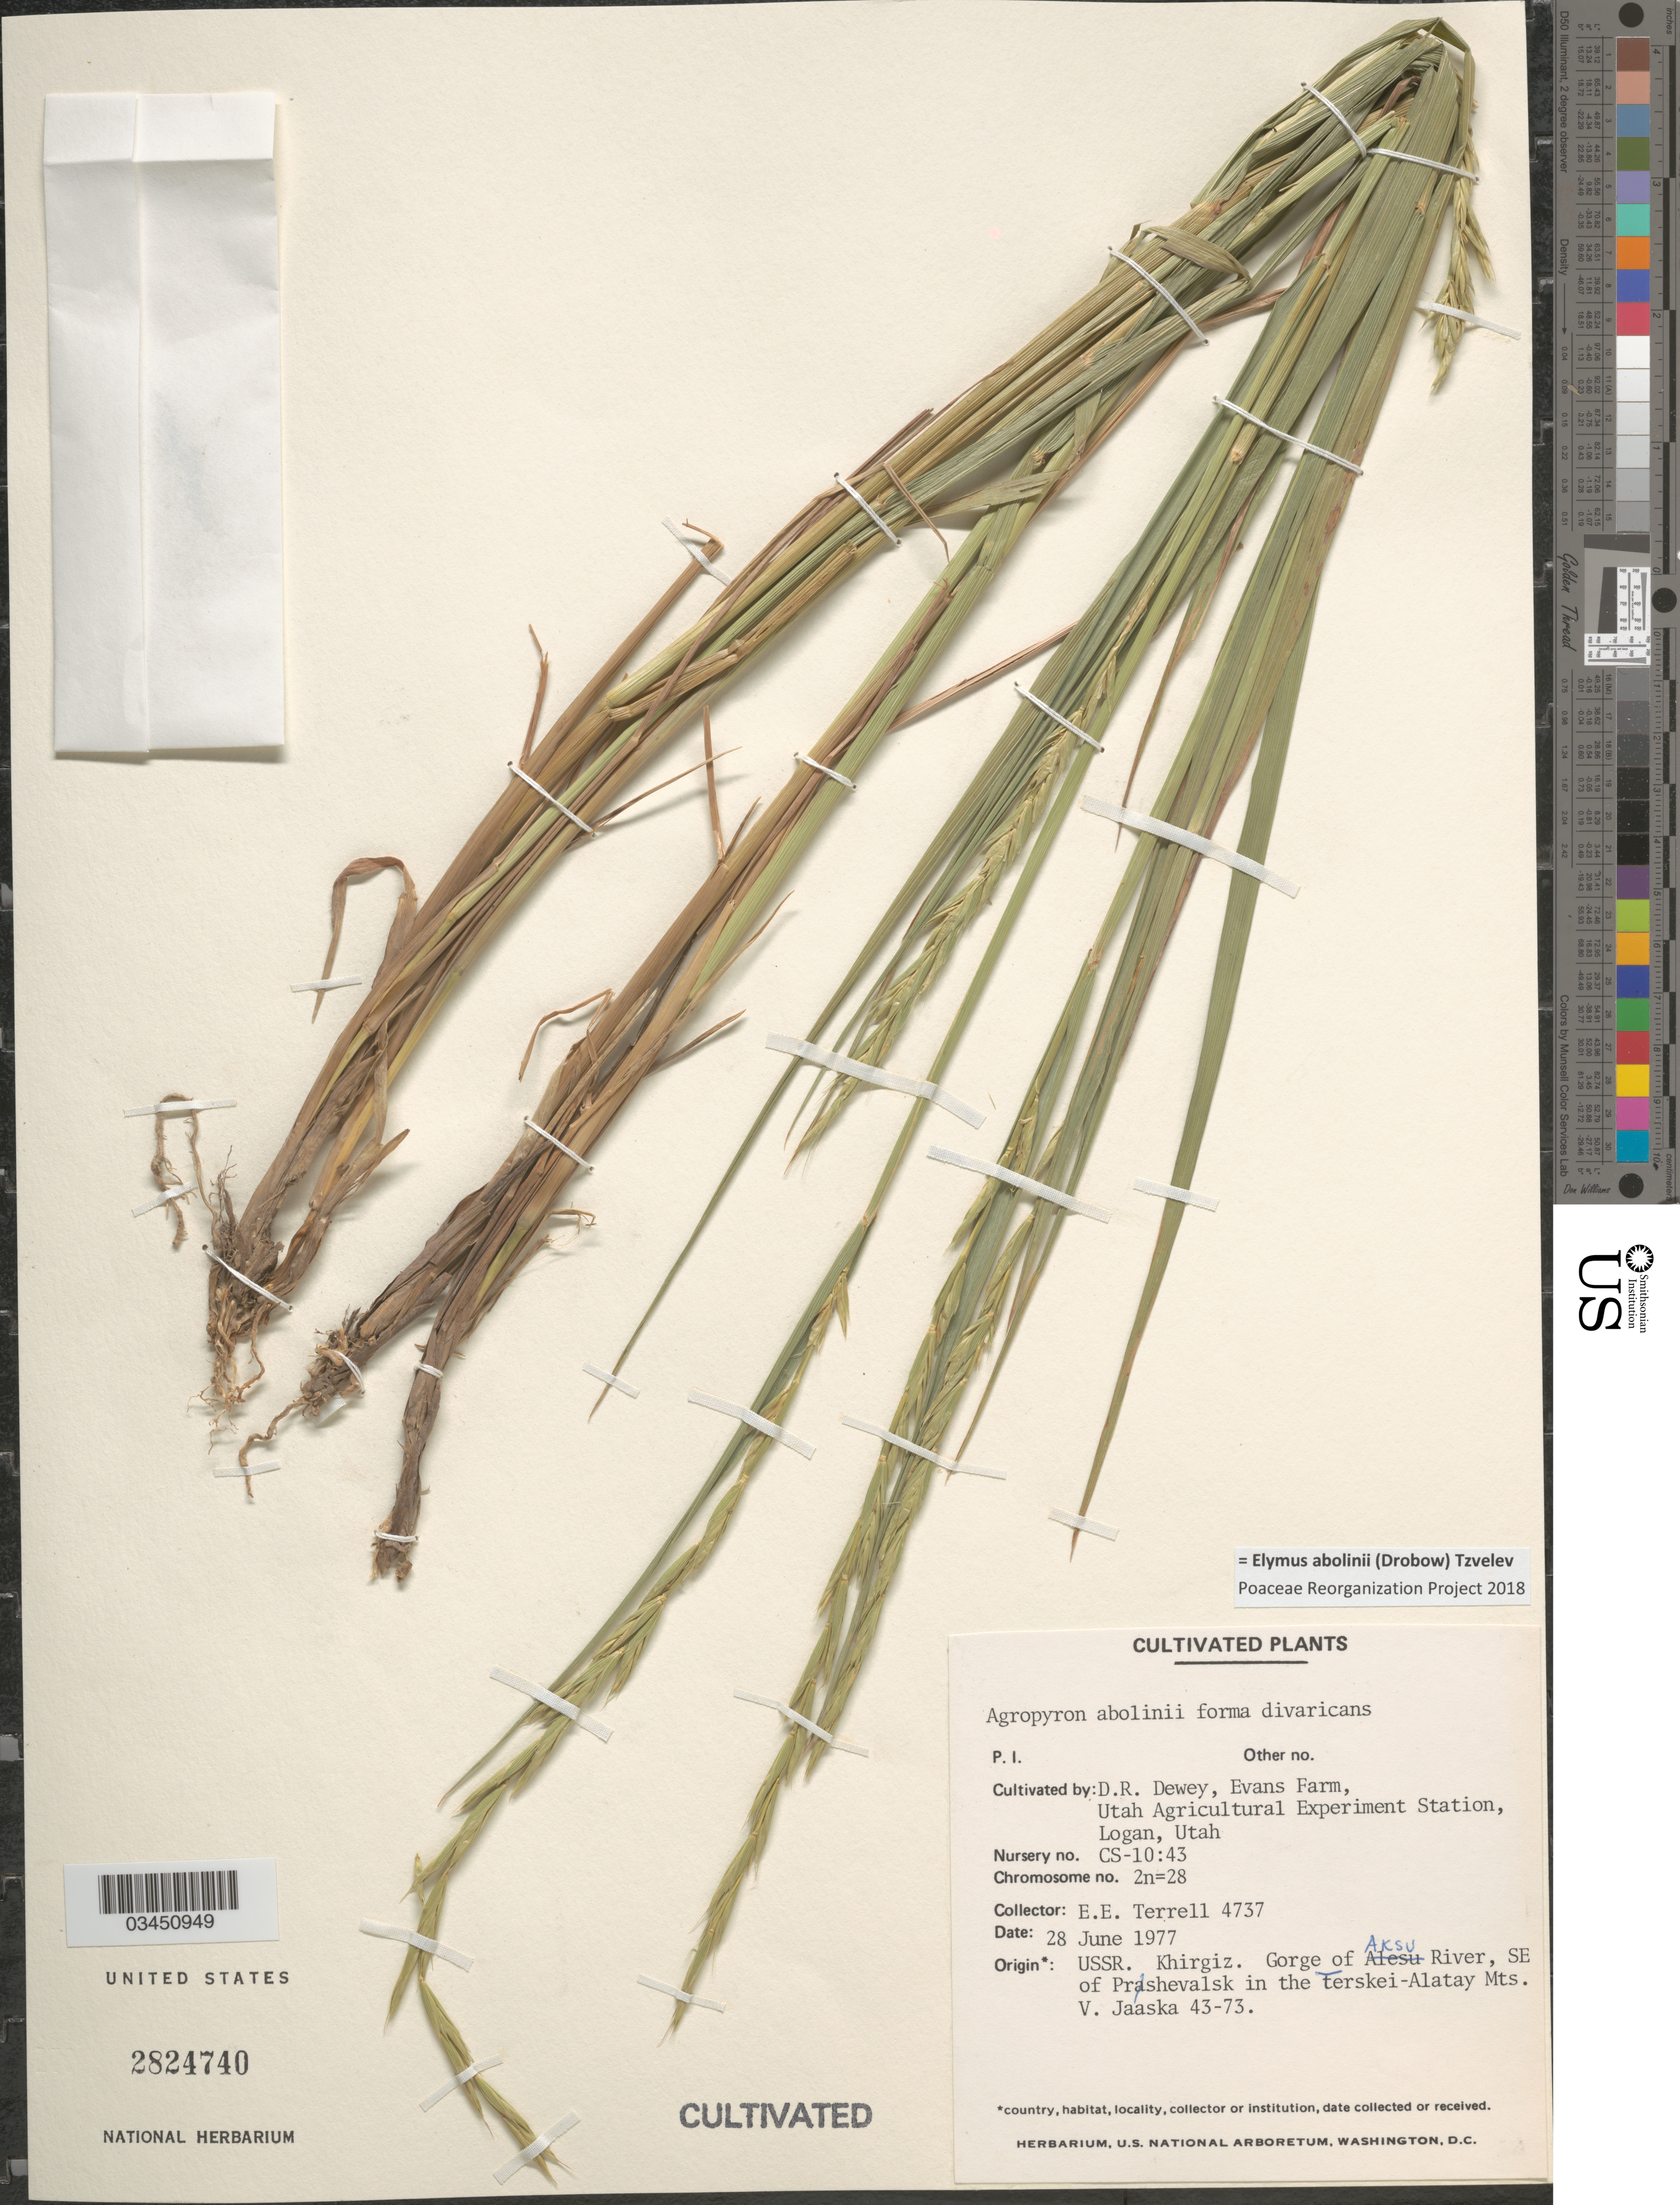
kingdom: Plantae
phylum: Tracheophyta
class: Liliopsida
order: Poales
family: Poaceae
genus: Elymus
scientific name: Elymus abolinii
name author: (Drobow) Tzvelev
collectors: D. Dewey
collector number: CS-10:43?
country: United States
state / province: Utah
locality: Evans Farm, Utah Agricultural Experiment Station, Logan.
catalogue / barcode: US 2824740